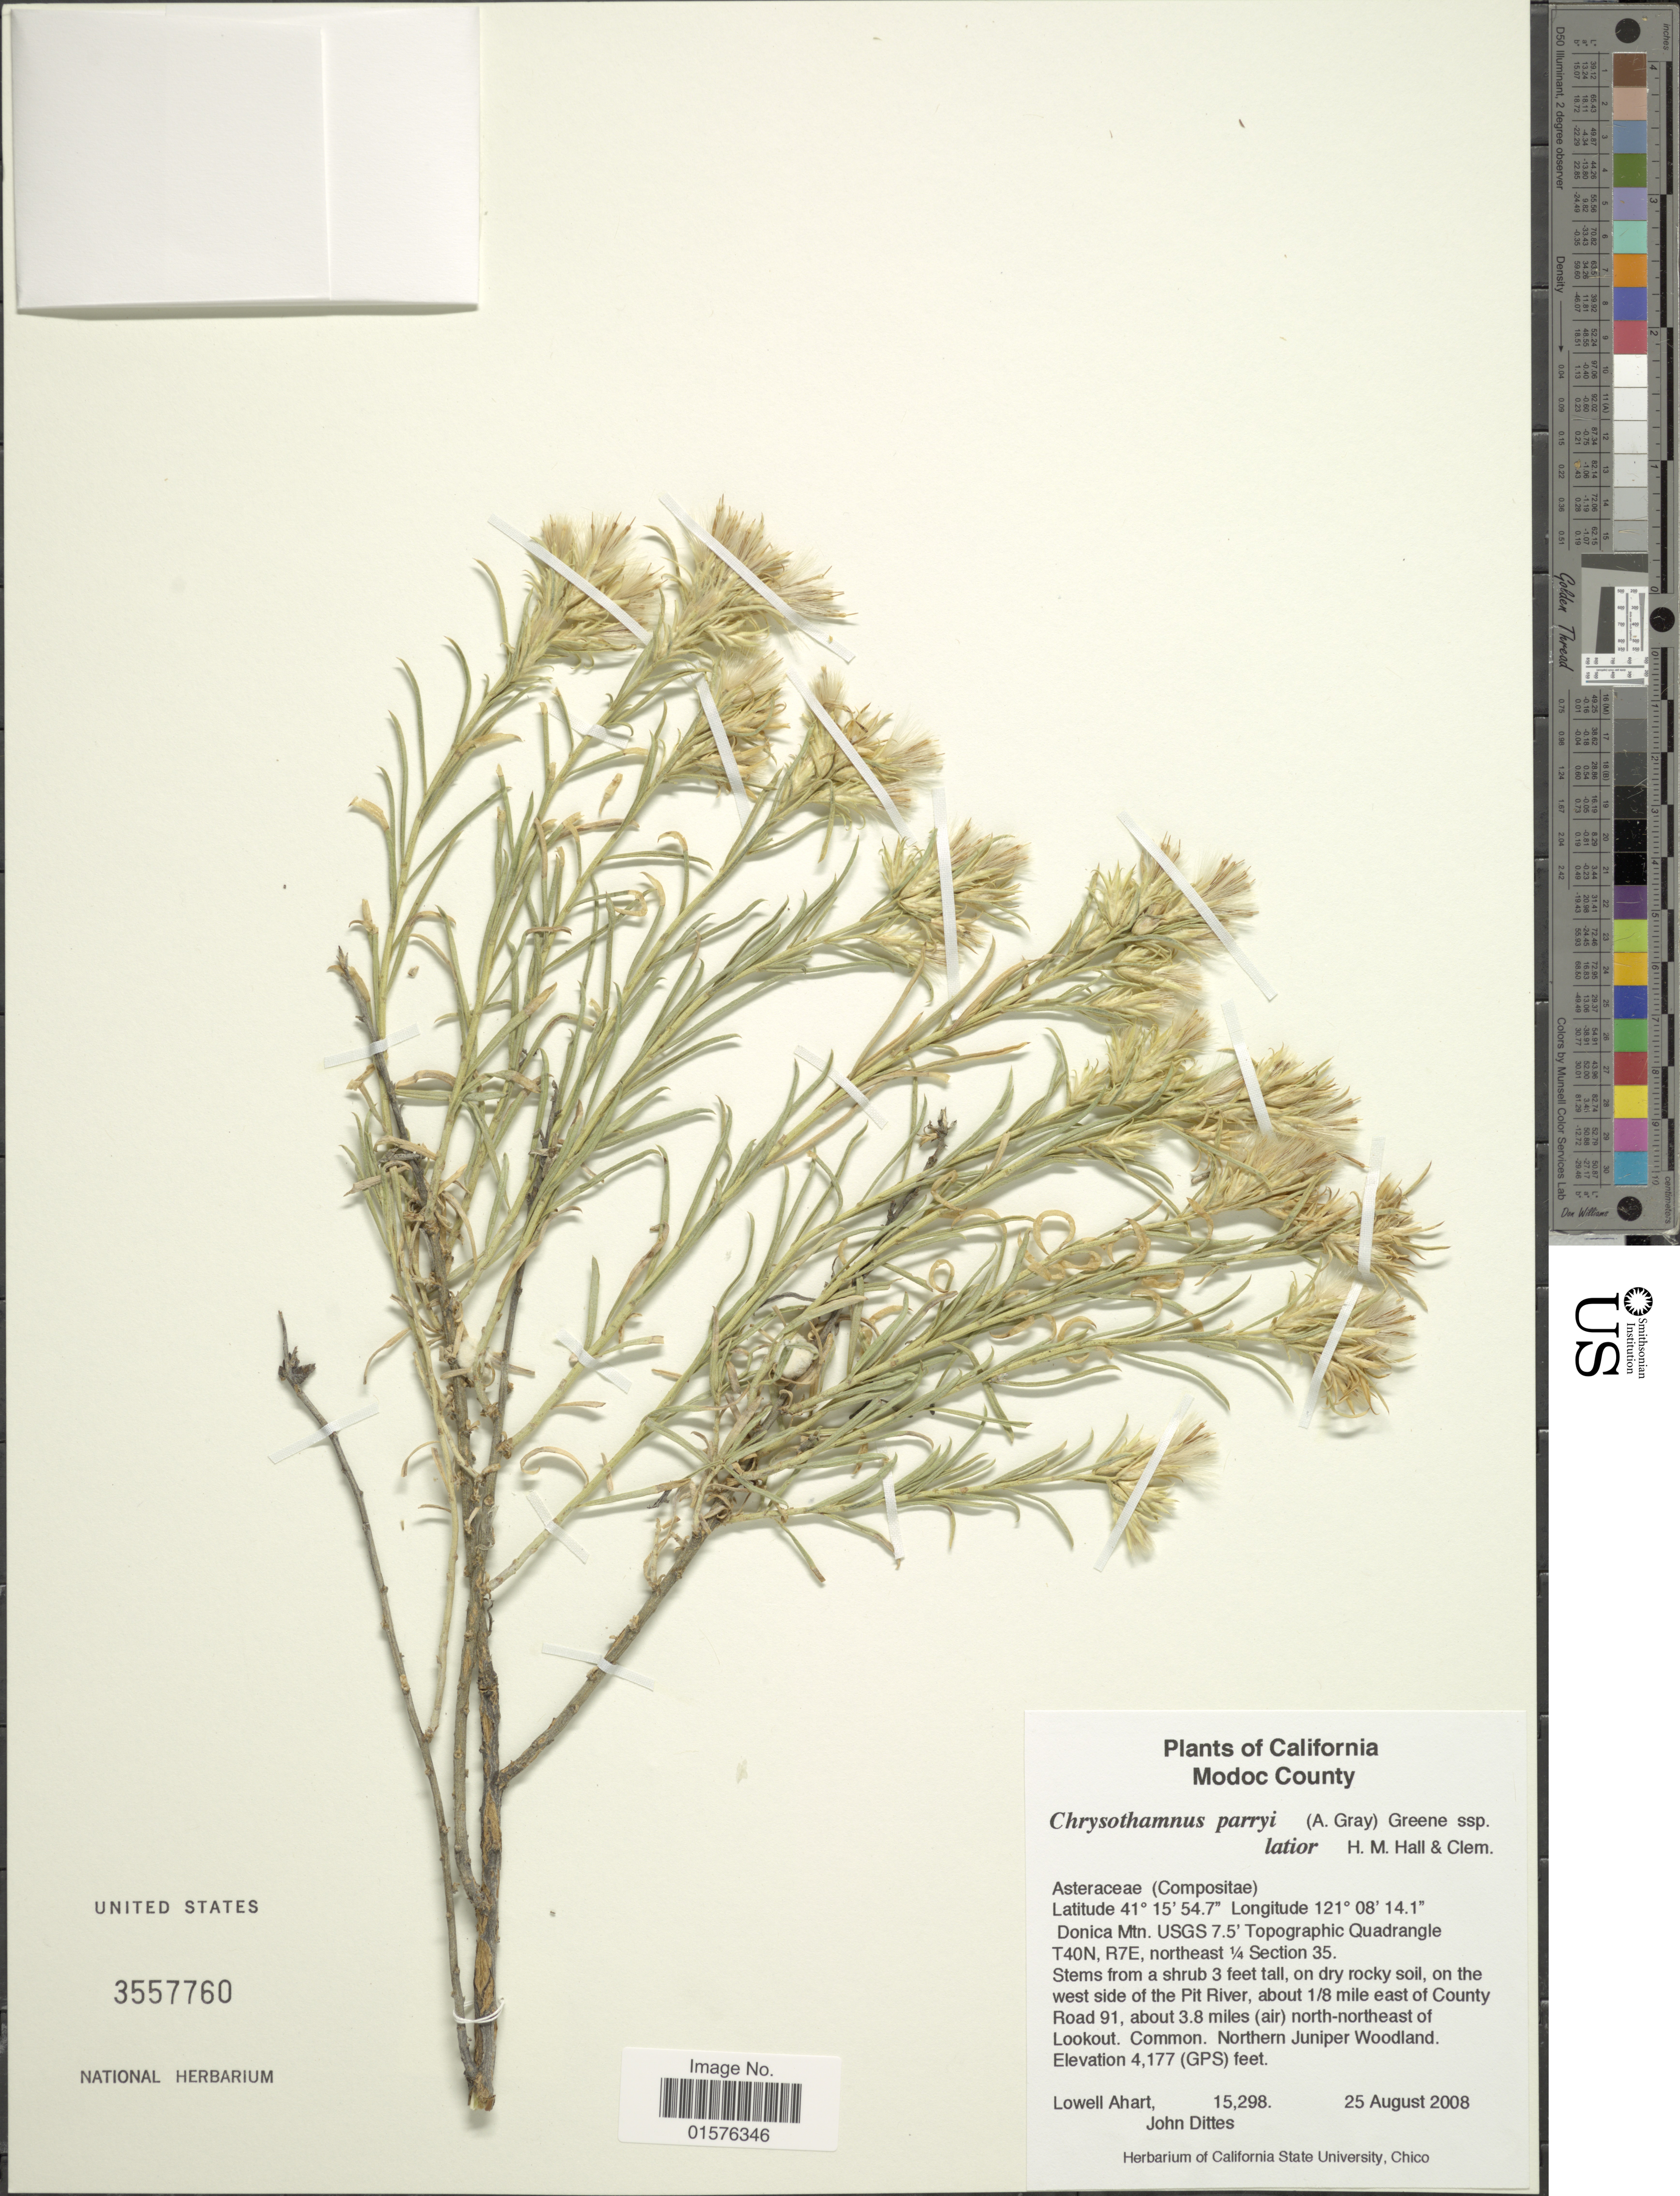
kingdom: Plantae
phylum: Tracheophyta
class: Magnoliopsida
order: Asterales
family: Asteraceae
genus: Ericameria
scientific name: Ericameria parryi var. nevadensis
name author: (A. Gray) G.L. Nesom & G.I. Baird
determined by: Urbatsch, Lowell E., Curator (LSU), Louisiana State University (UNITED STATES)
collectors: L. Ahart & J. Dittes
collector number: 15298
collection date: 2008-08-25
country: United States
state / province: California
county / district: Modoc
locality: Modoc County, Donica Mtn. USGS 7.5'Topographic Quadrangle T40N, R7E, northeast 1/4 Section 35, on the west side of the Pit River, about 1/8 miles east of County Road 91, about 3.9 miles (air) north-northeast of Lookout.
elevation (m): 1273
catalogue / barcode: US 3557760